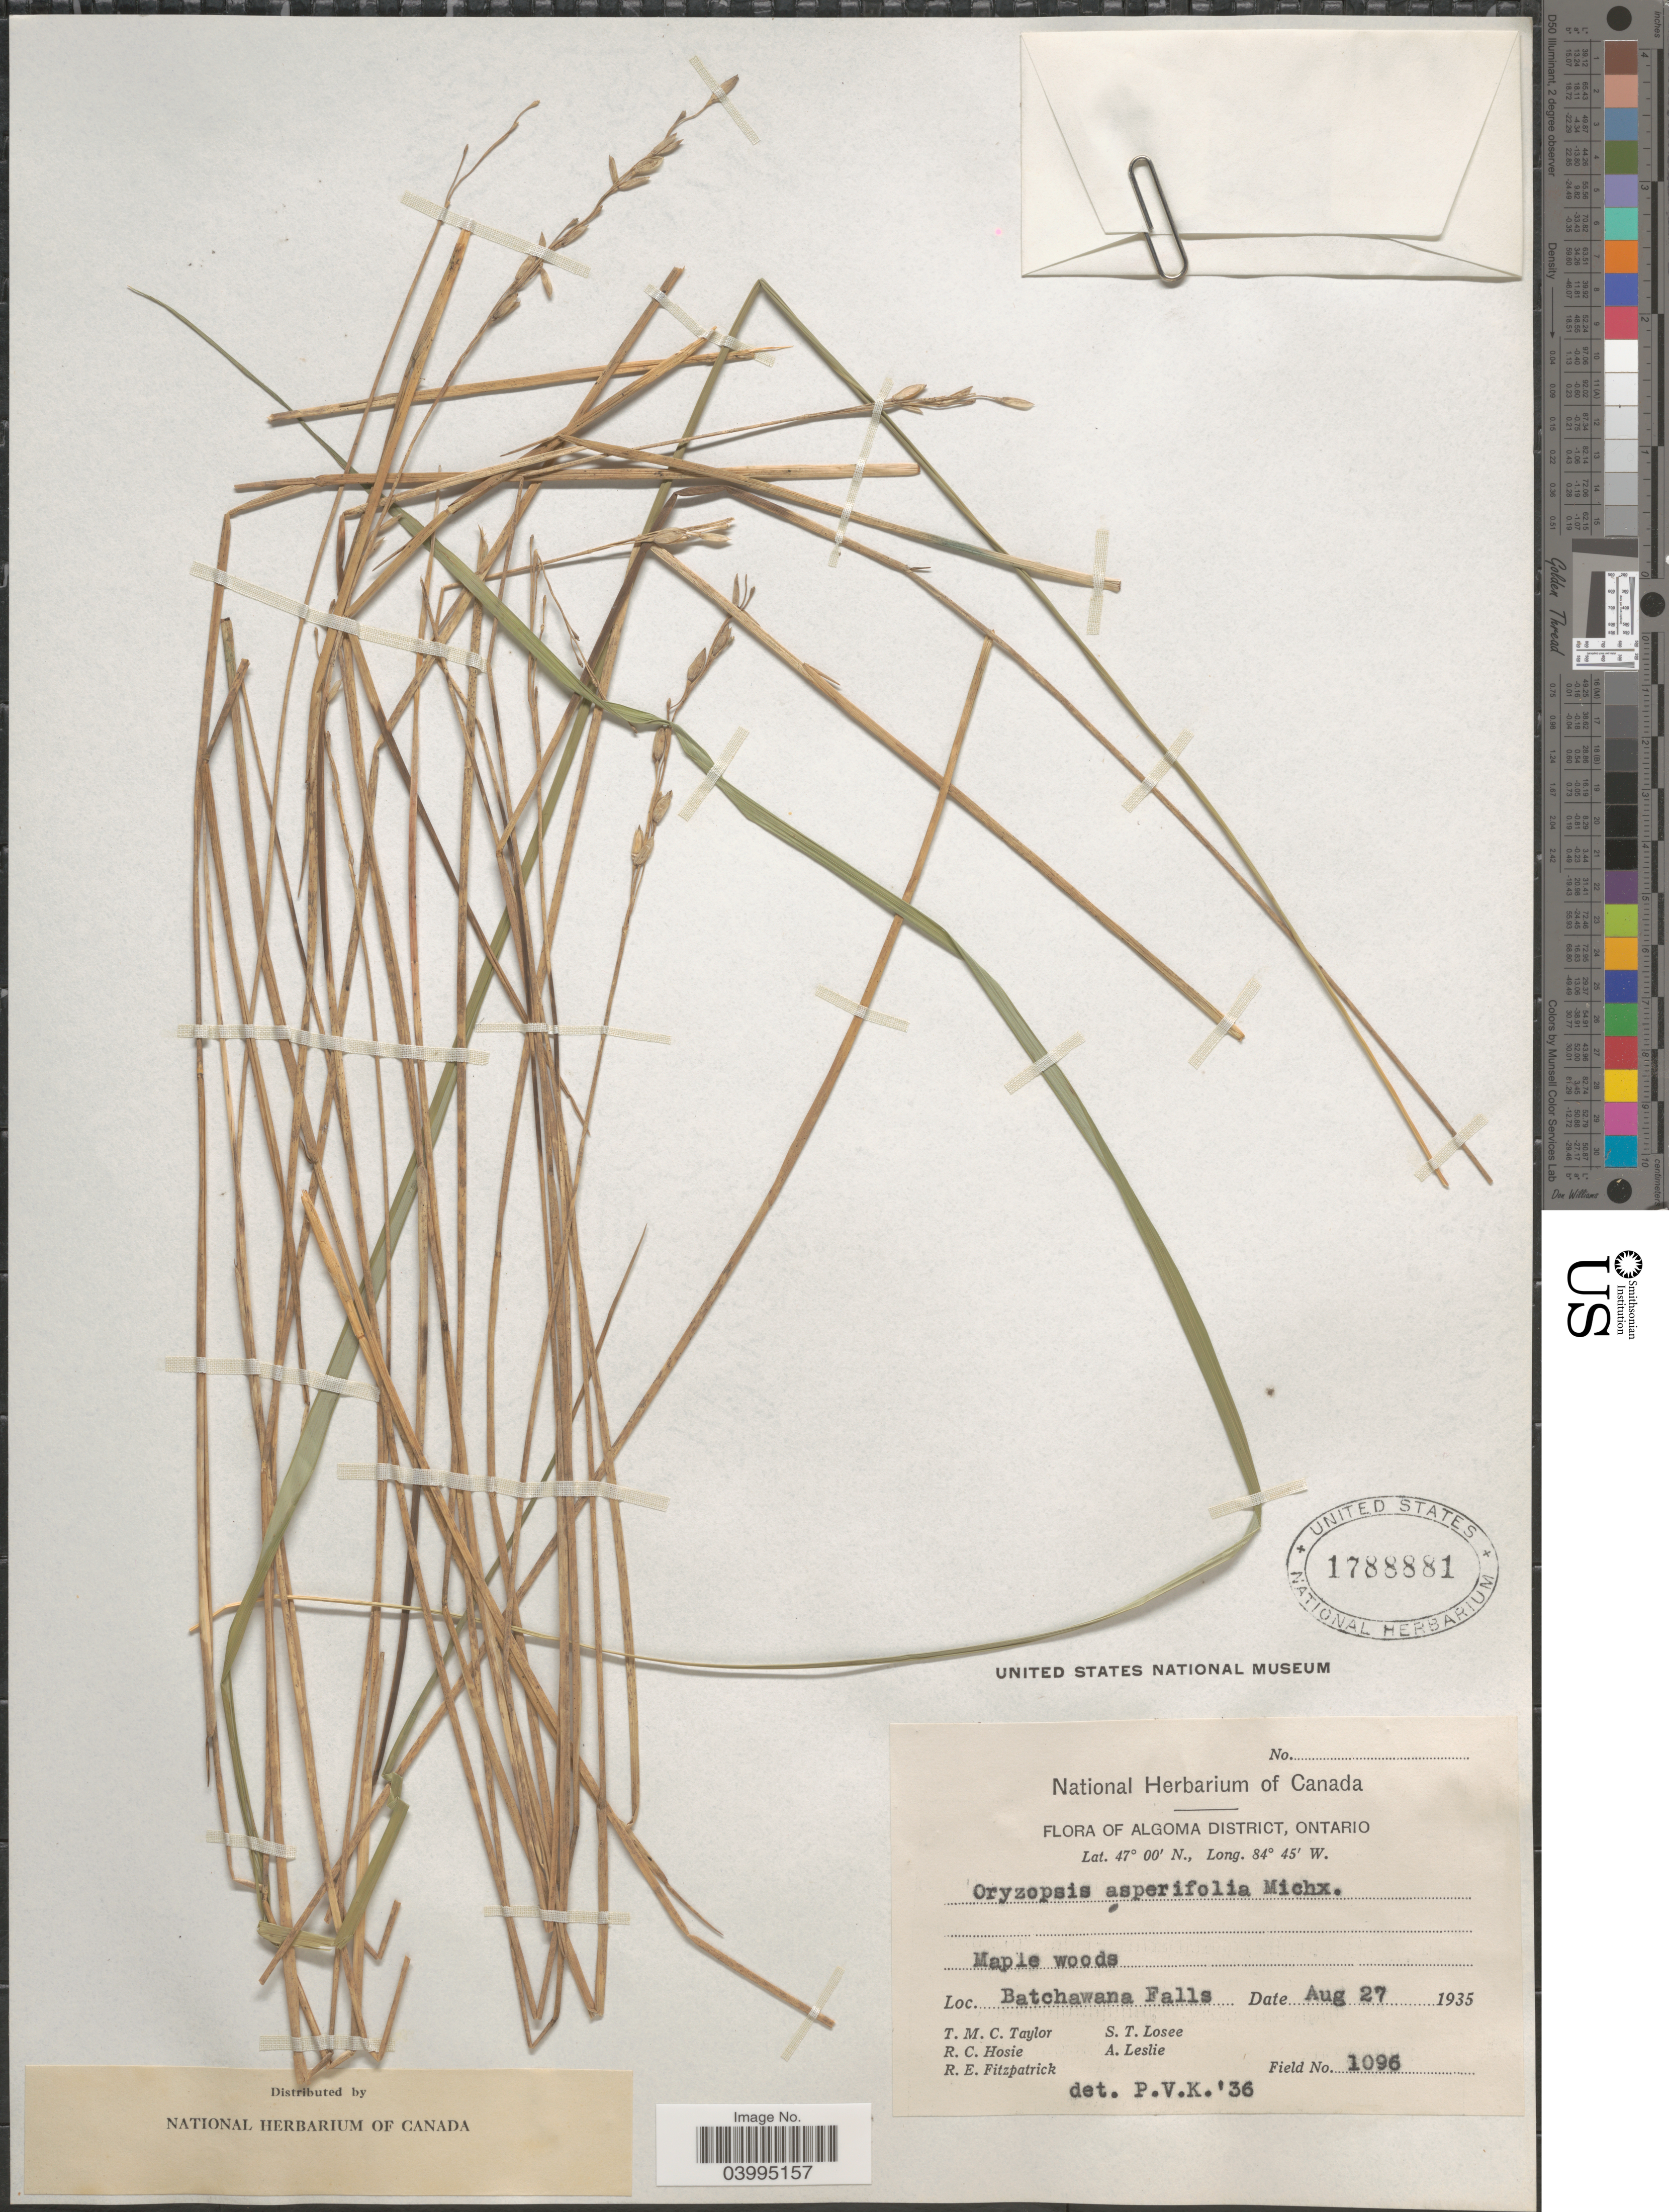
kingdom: Plantae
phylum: Tracheophyta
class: Liliopsida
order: Poales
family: Poaceae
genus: Oryzopsis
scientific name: Oryzopsis asperifolia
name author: Michx.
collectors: T. M. C. Taylor, R. Hosie, R. Fitzpatrick, S. Losee & A. Leslie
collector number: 1096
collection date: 1935-08-27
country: Canada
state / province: Ontario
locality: Algoma District. Maple woods. Batchawana Falls.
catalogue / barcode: US 1788881